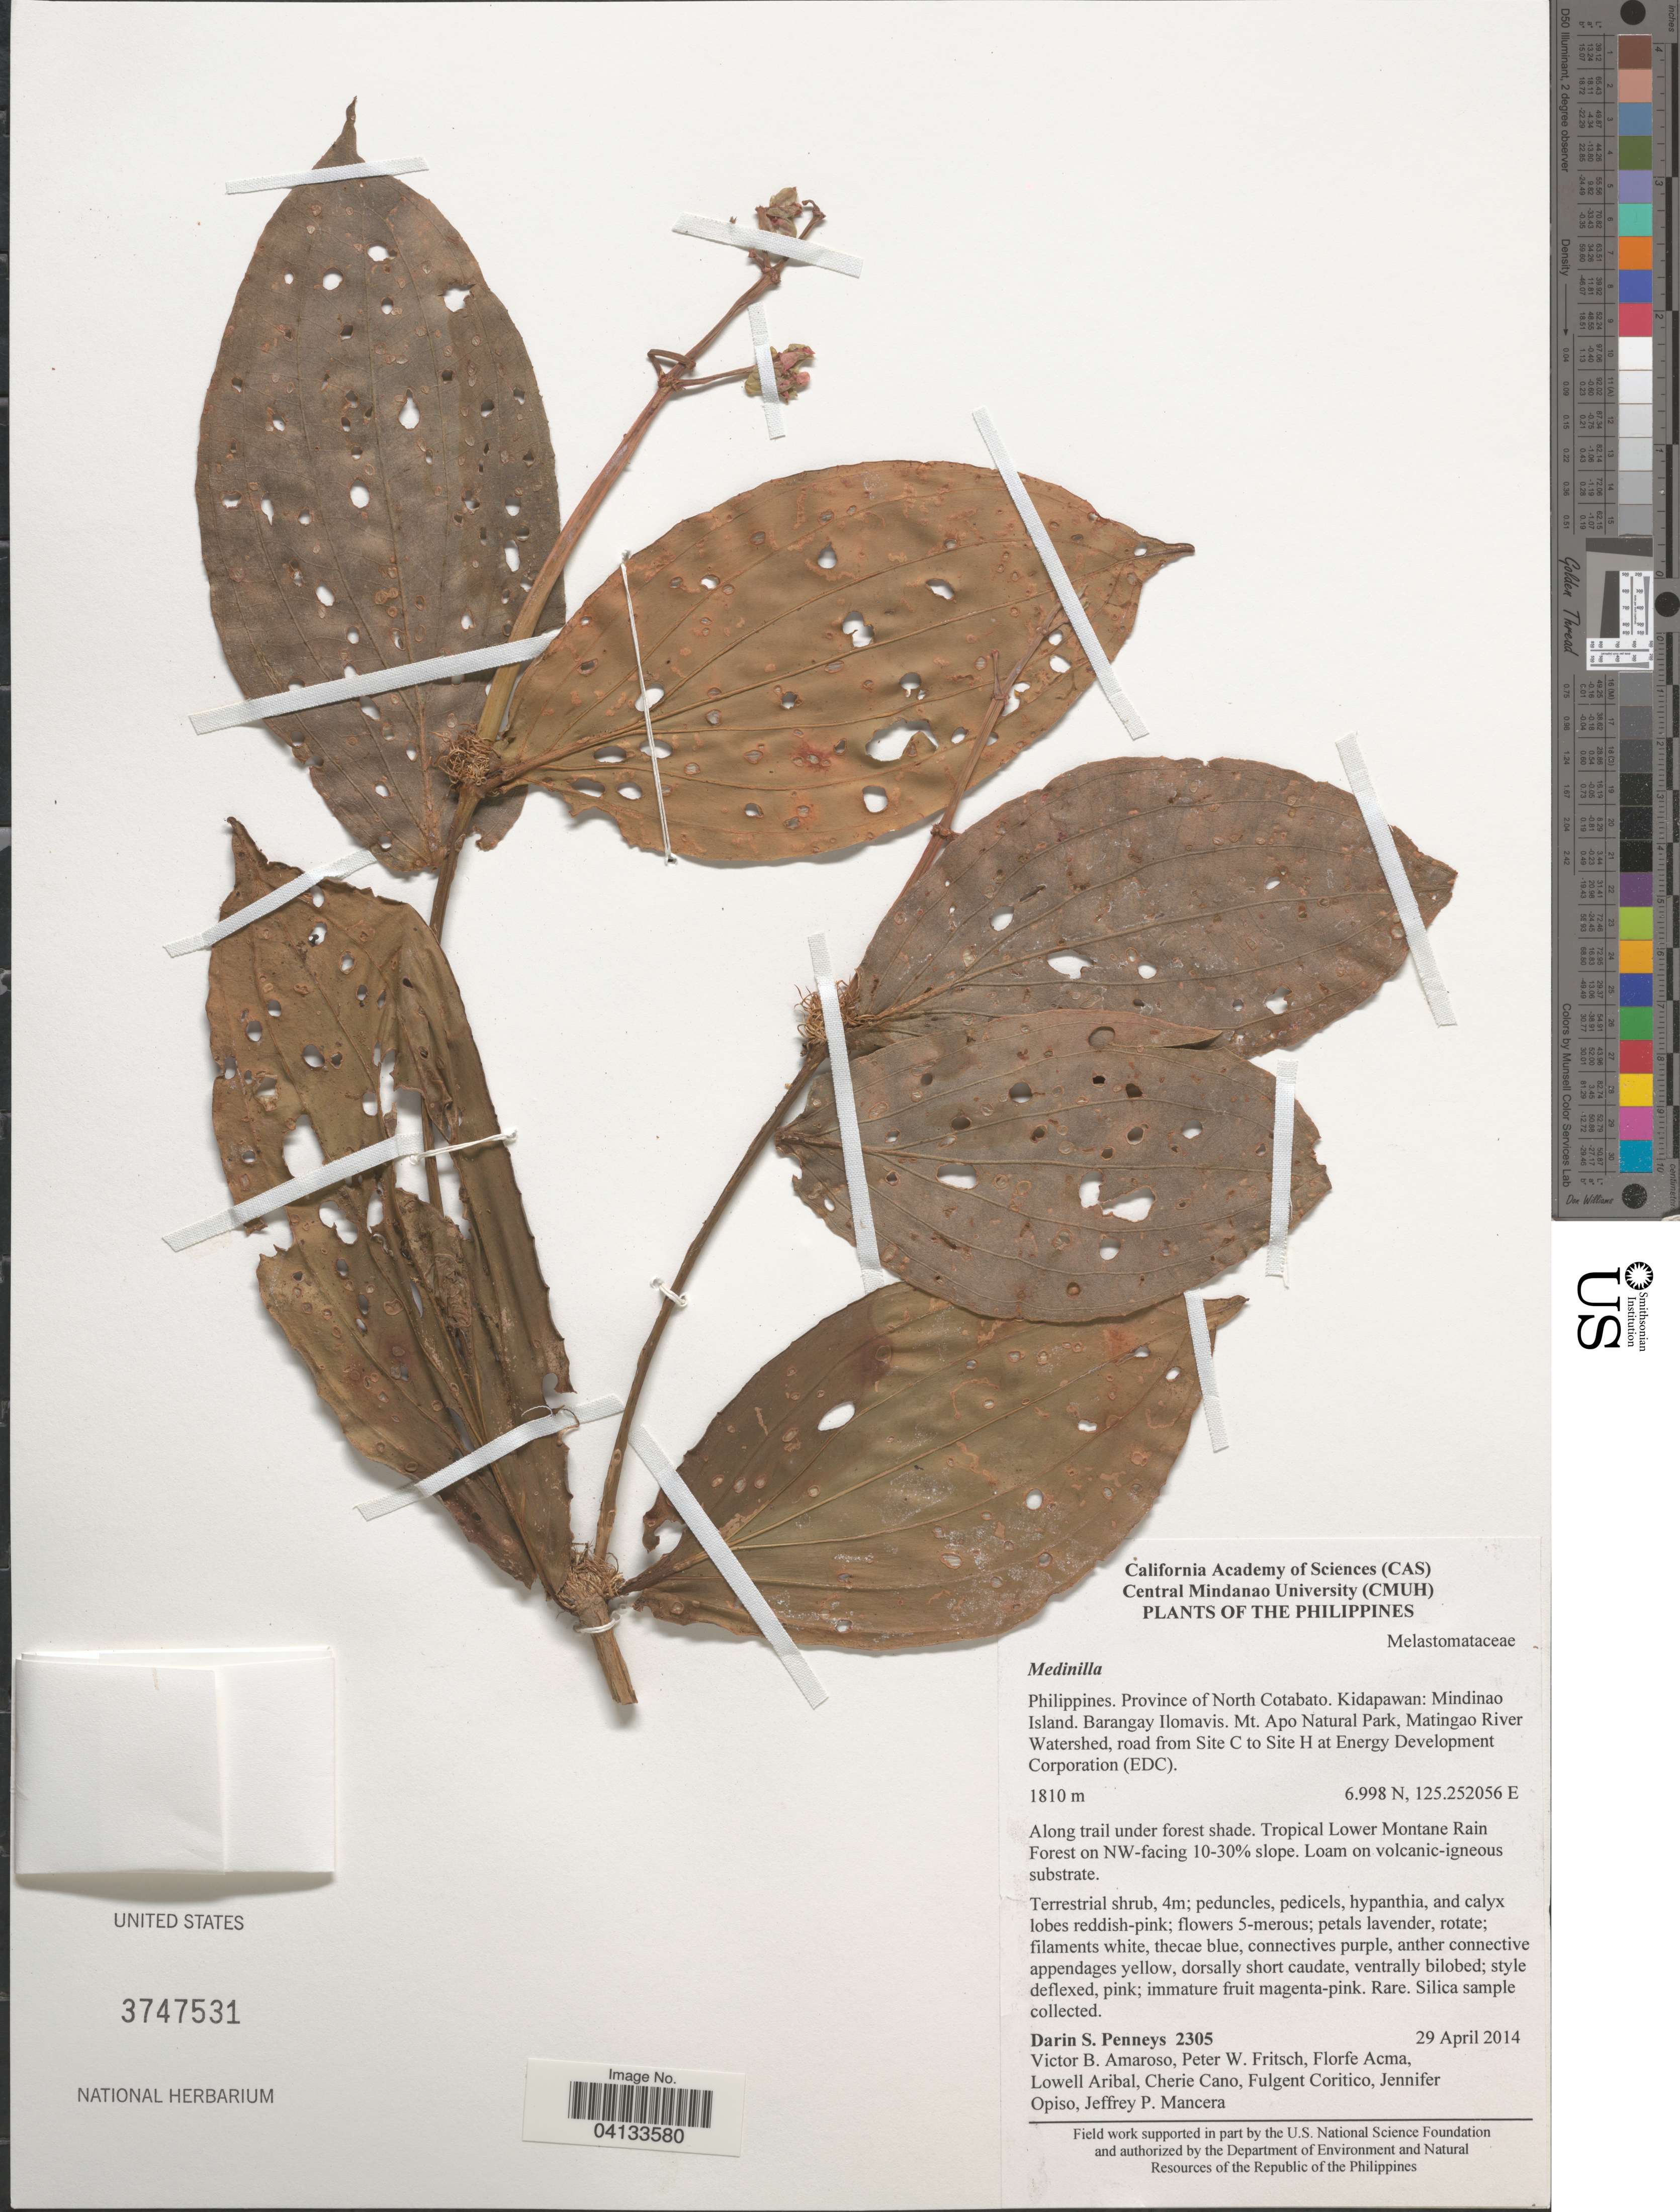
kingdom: Plantae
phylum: Tracheophyta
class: Magnoliopsida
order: Myrtales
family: Melastomataceae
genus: Medinilla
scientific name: Medinilla sp.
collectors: D. S. Penneys, V. Amoroso, P. W. Fritsch, F. Acma & et al.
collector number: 2305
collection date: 2016-04-29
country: Philippines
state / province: Soccsksargen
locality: Province of North Cotabato. Kidapawan: Mindanao Island. Barangay Ilomavis. Mt. Apo Natural Park, Matingao River Watershed, road from Site C to Site H at Energy Development Coproration (EDC).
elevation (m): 1810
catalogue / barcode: US 3747531